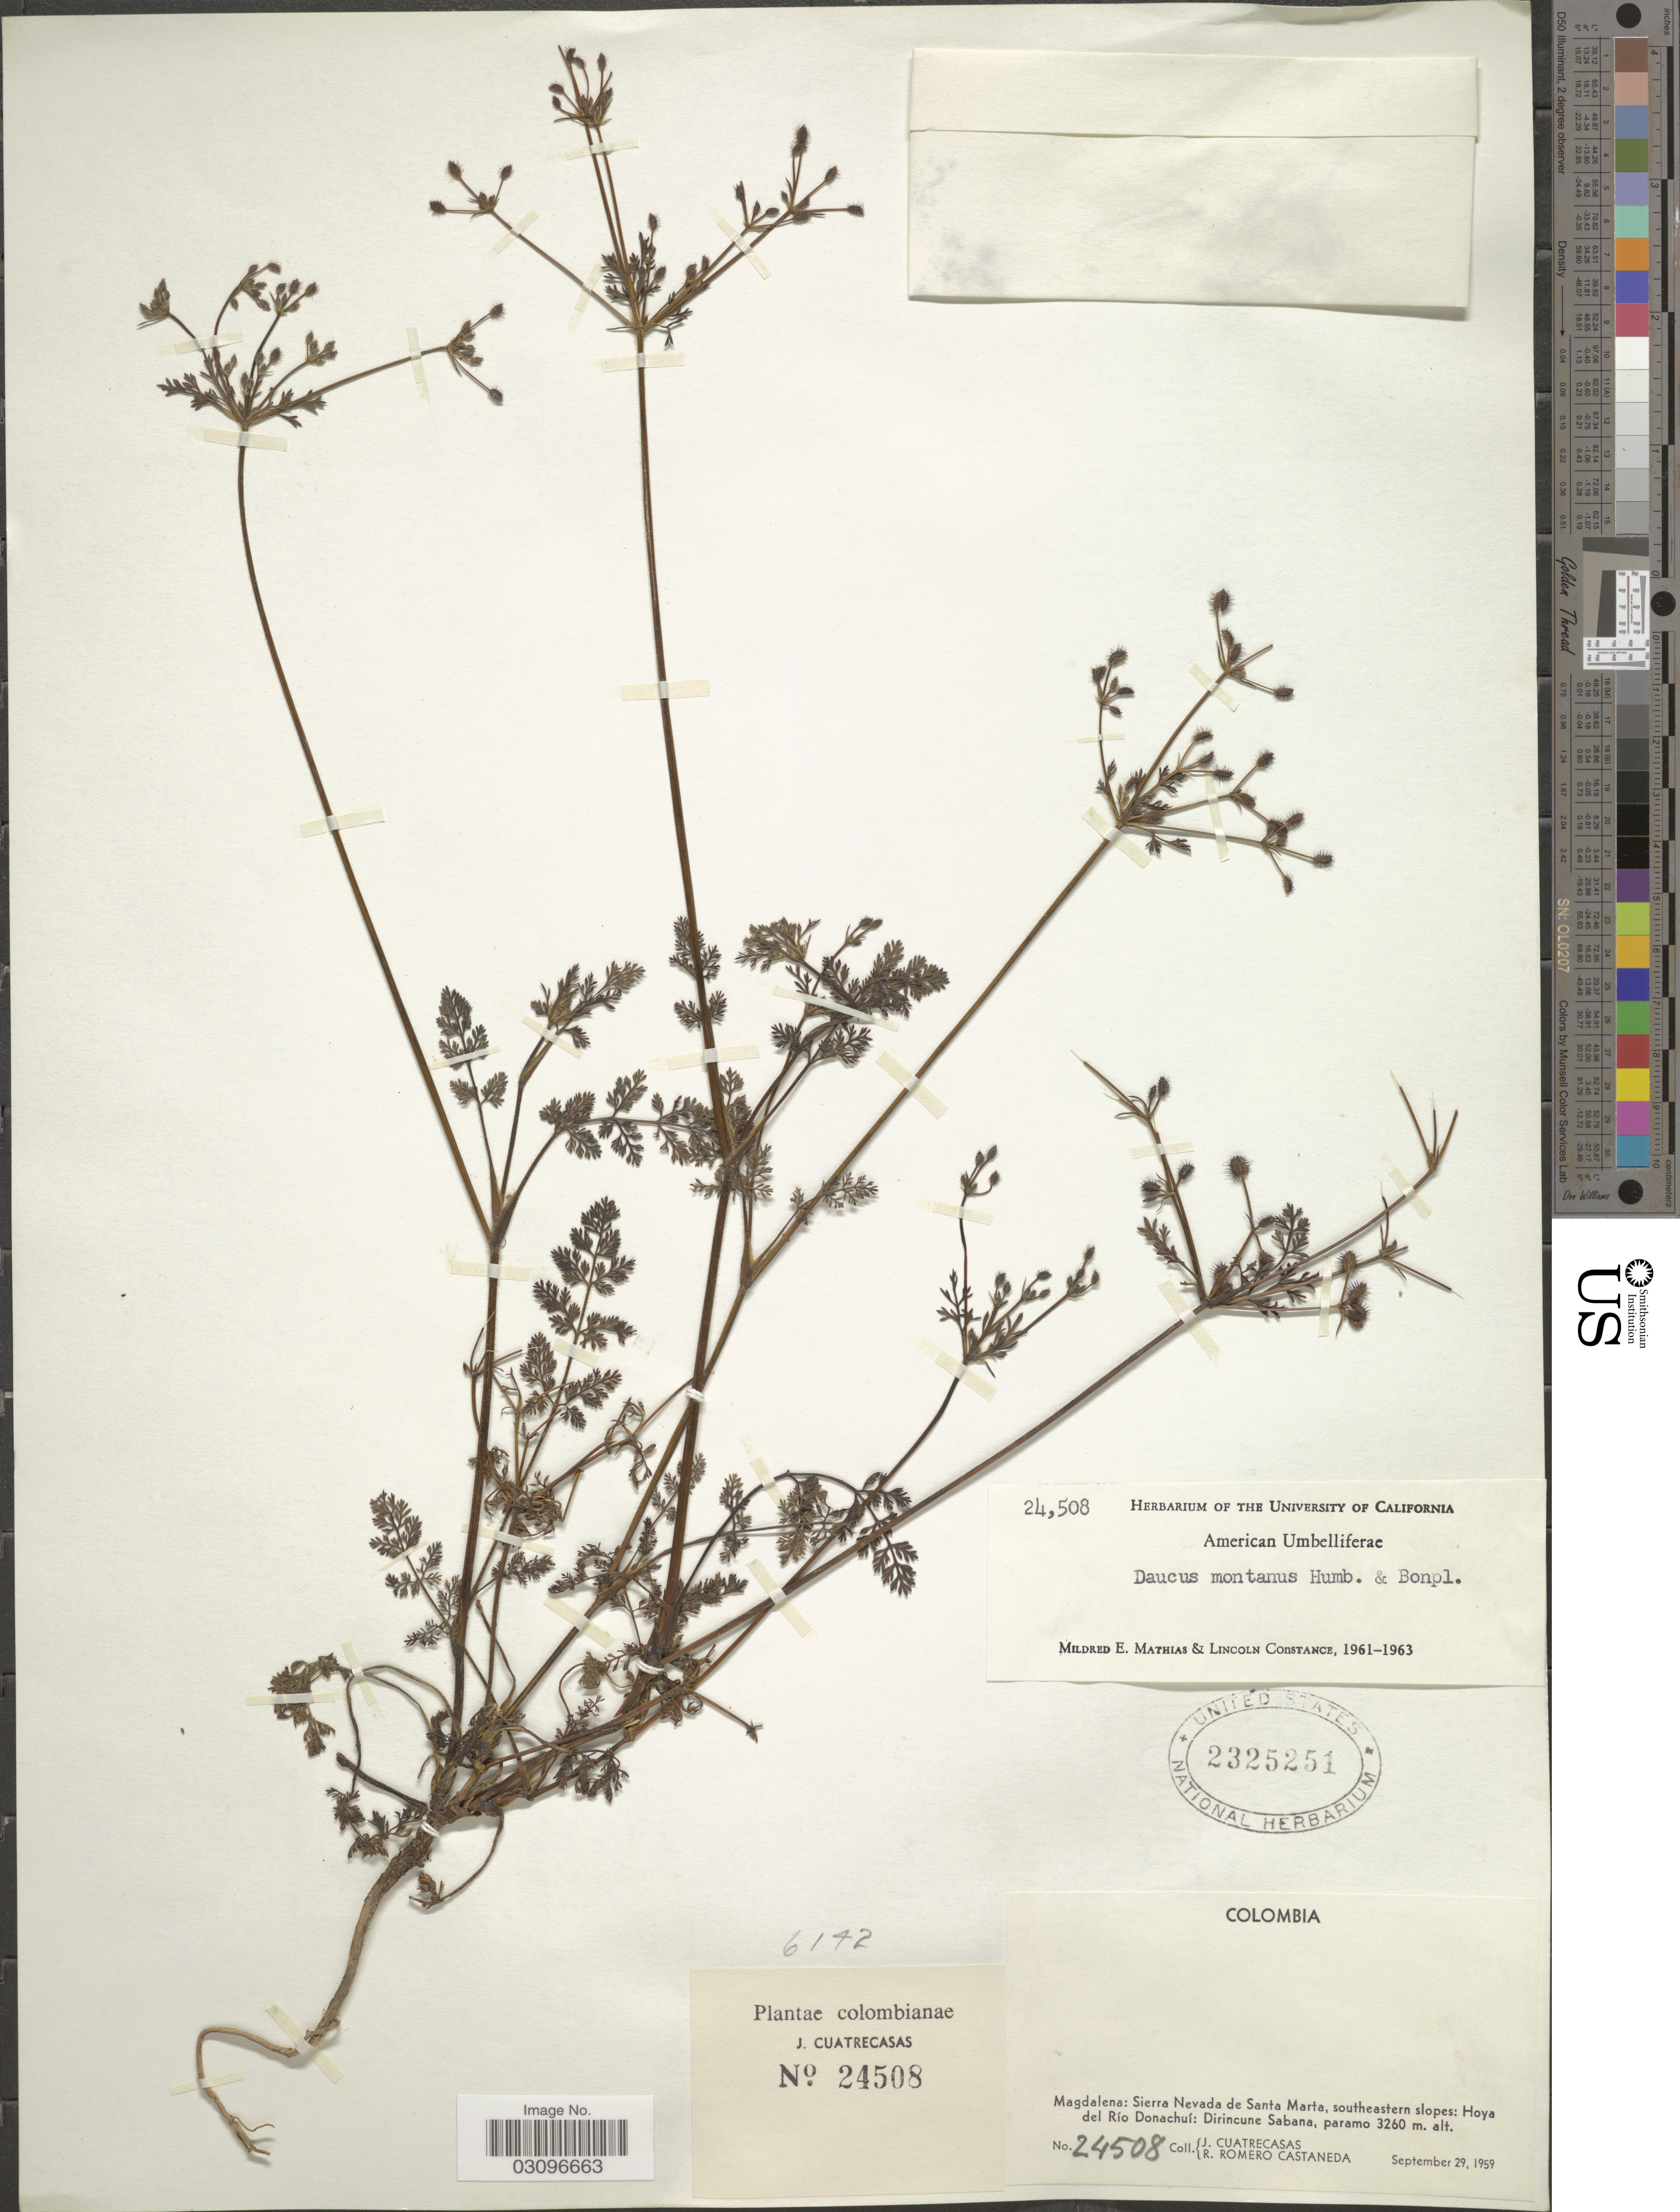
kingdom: Plantae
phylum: Tracheophyta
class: Magnoliopsida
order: Apiales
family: Apiaceae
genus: Daucus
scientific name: Daucus montanus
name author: Humb. & Bonpl. ex Spreng.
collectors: J. Cuatrecasas & R. Romero Castañeda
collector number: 24508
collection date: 1959-09-29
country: Colombia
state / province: Magdalena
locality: Sierra Nevada de Santa Marta, southeastern slopes: Hoya del Río Donachuí: Dirincune Sabana.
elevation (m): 3260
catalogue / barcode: US 2325251